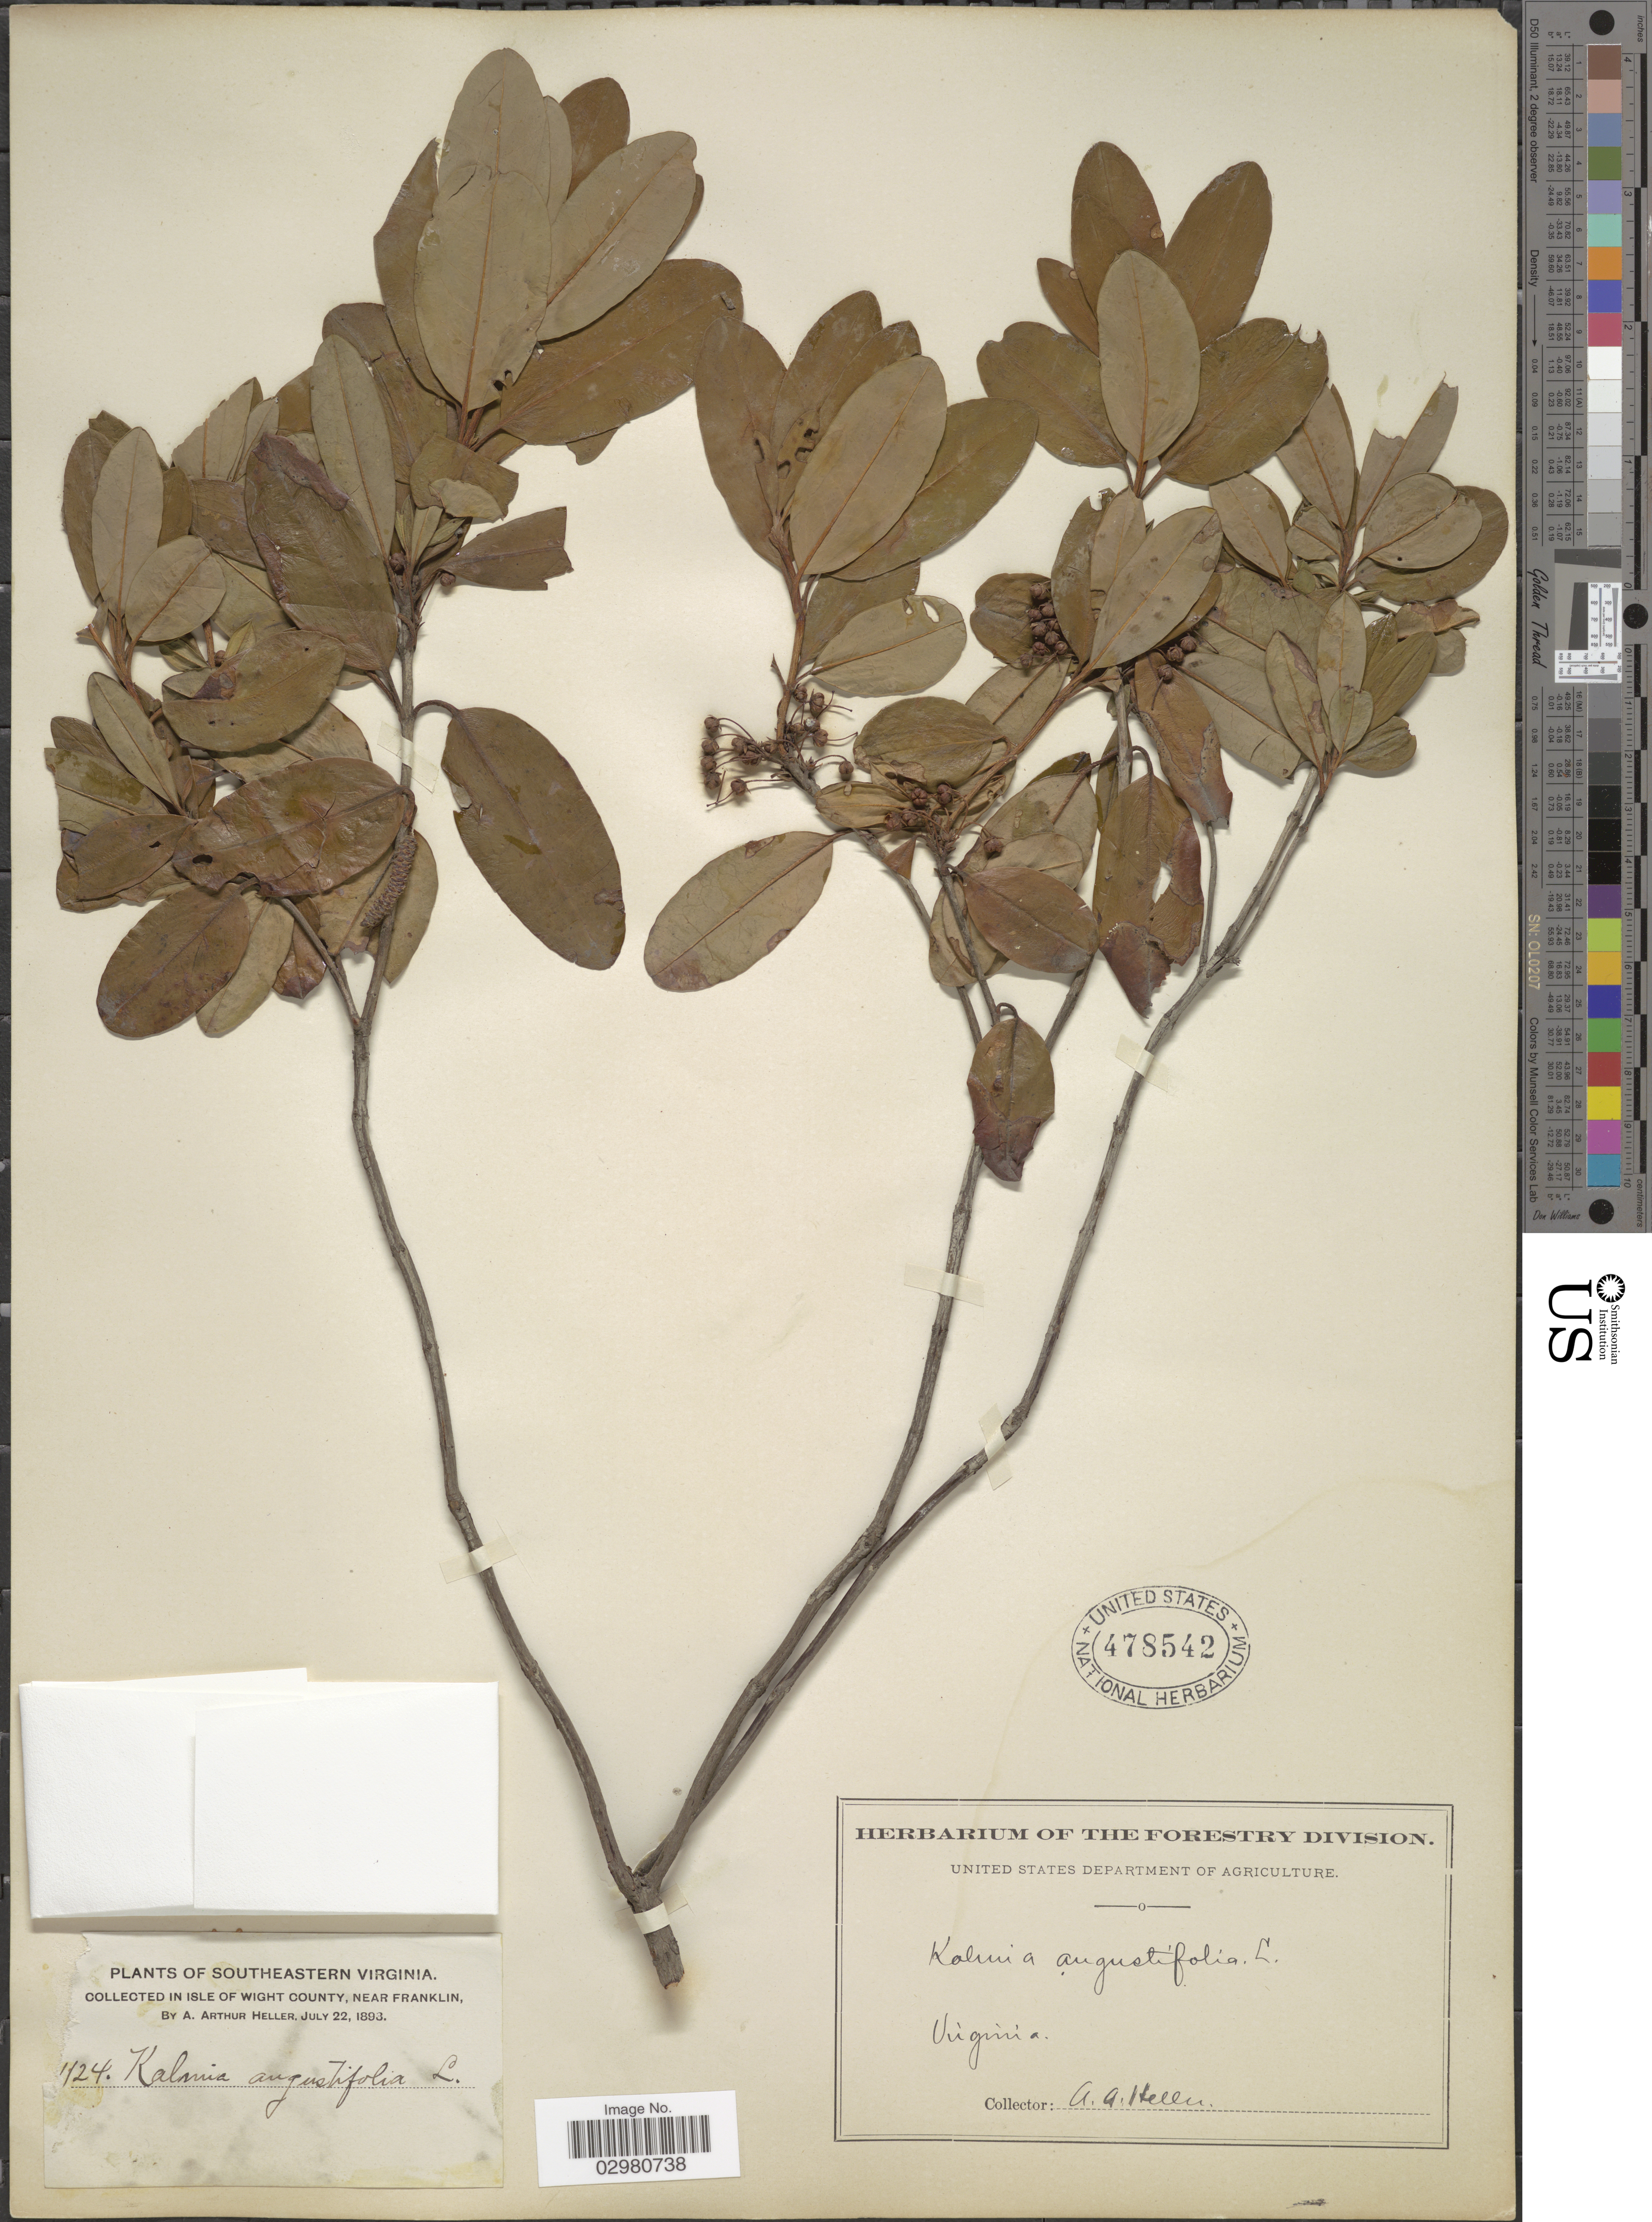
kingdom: Plantae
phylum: Tracheophyta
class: Magnoliopsida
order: Ericales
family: Ericaceae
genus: Kalmia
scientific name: Kalmia angustifolia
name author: L.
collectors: A. A. Heller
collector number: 1124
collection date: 1893-07-22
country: United States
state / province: Virginia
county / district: Isle of Wight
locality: Southeastern Virginia. In Isle of Wight County, near Franklin.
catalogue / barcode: US 478542